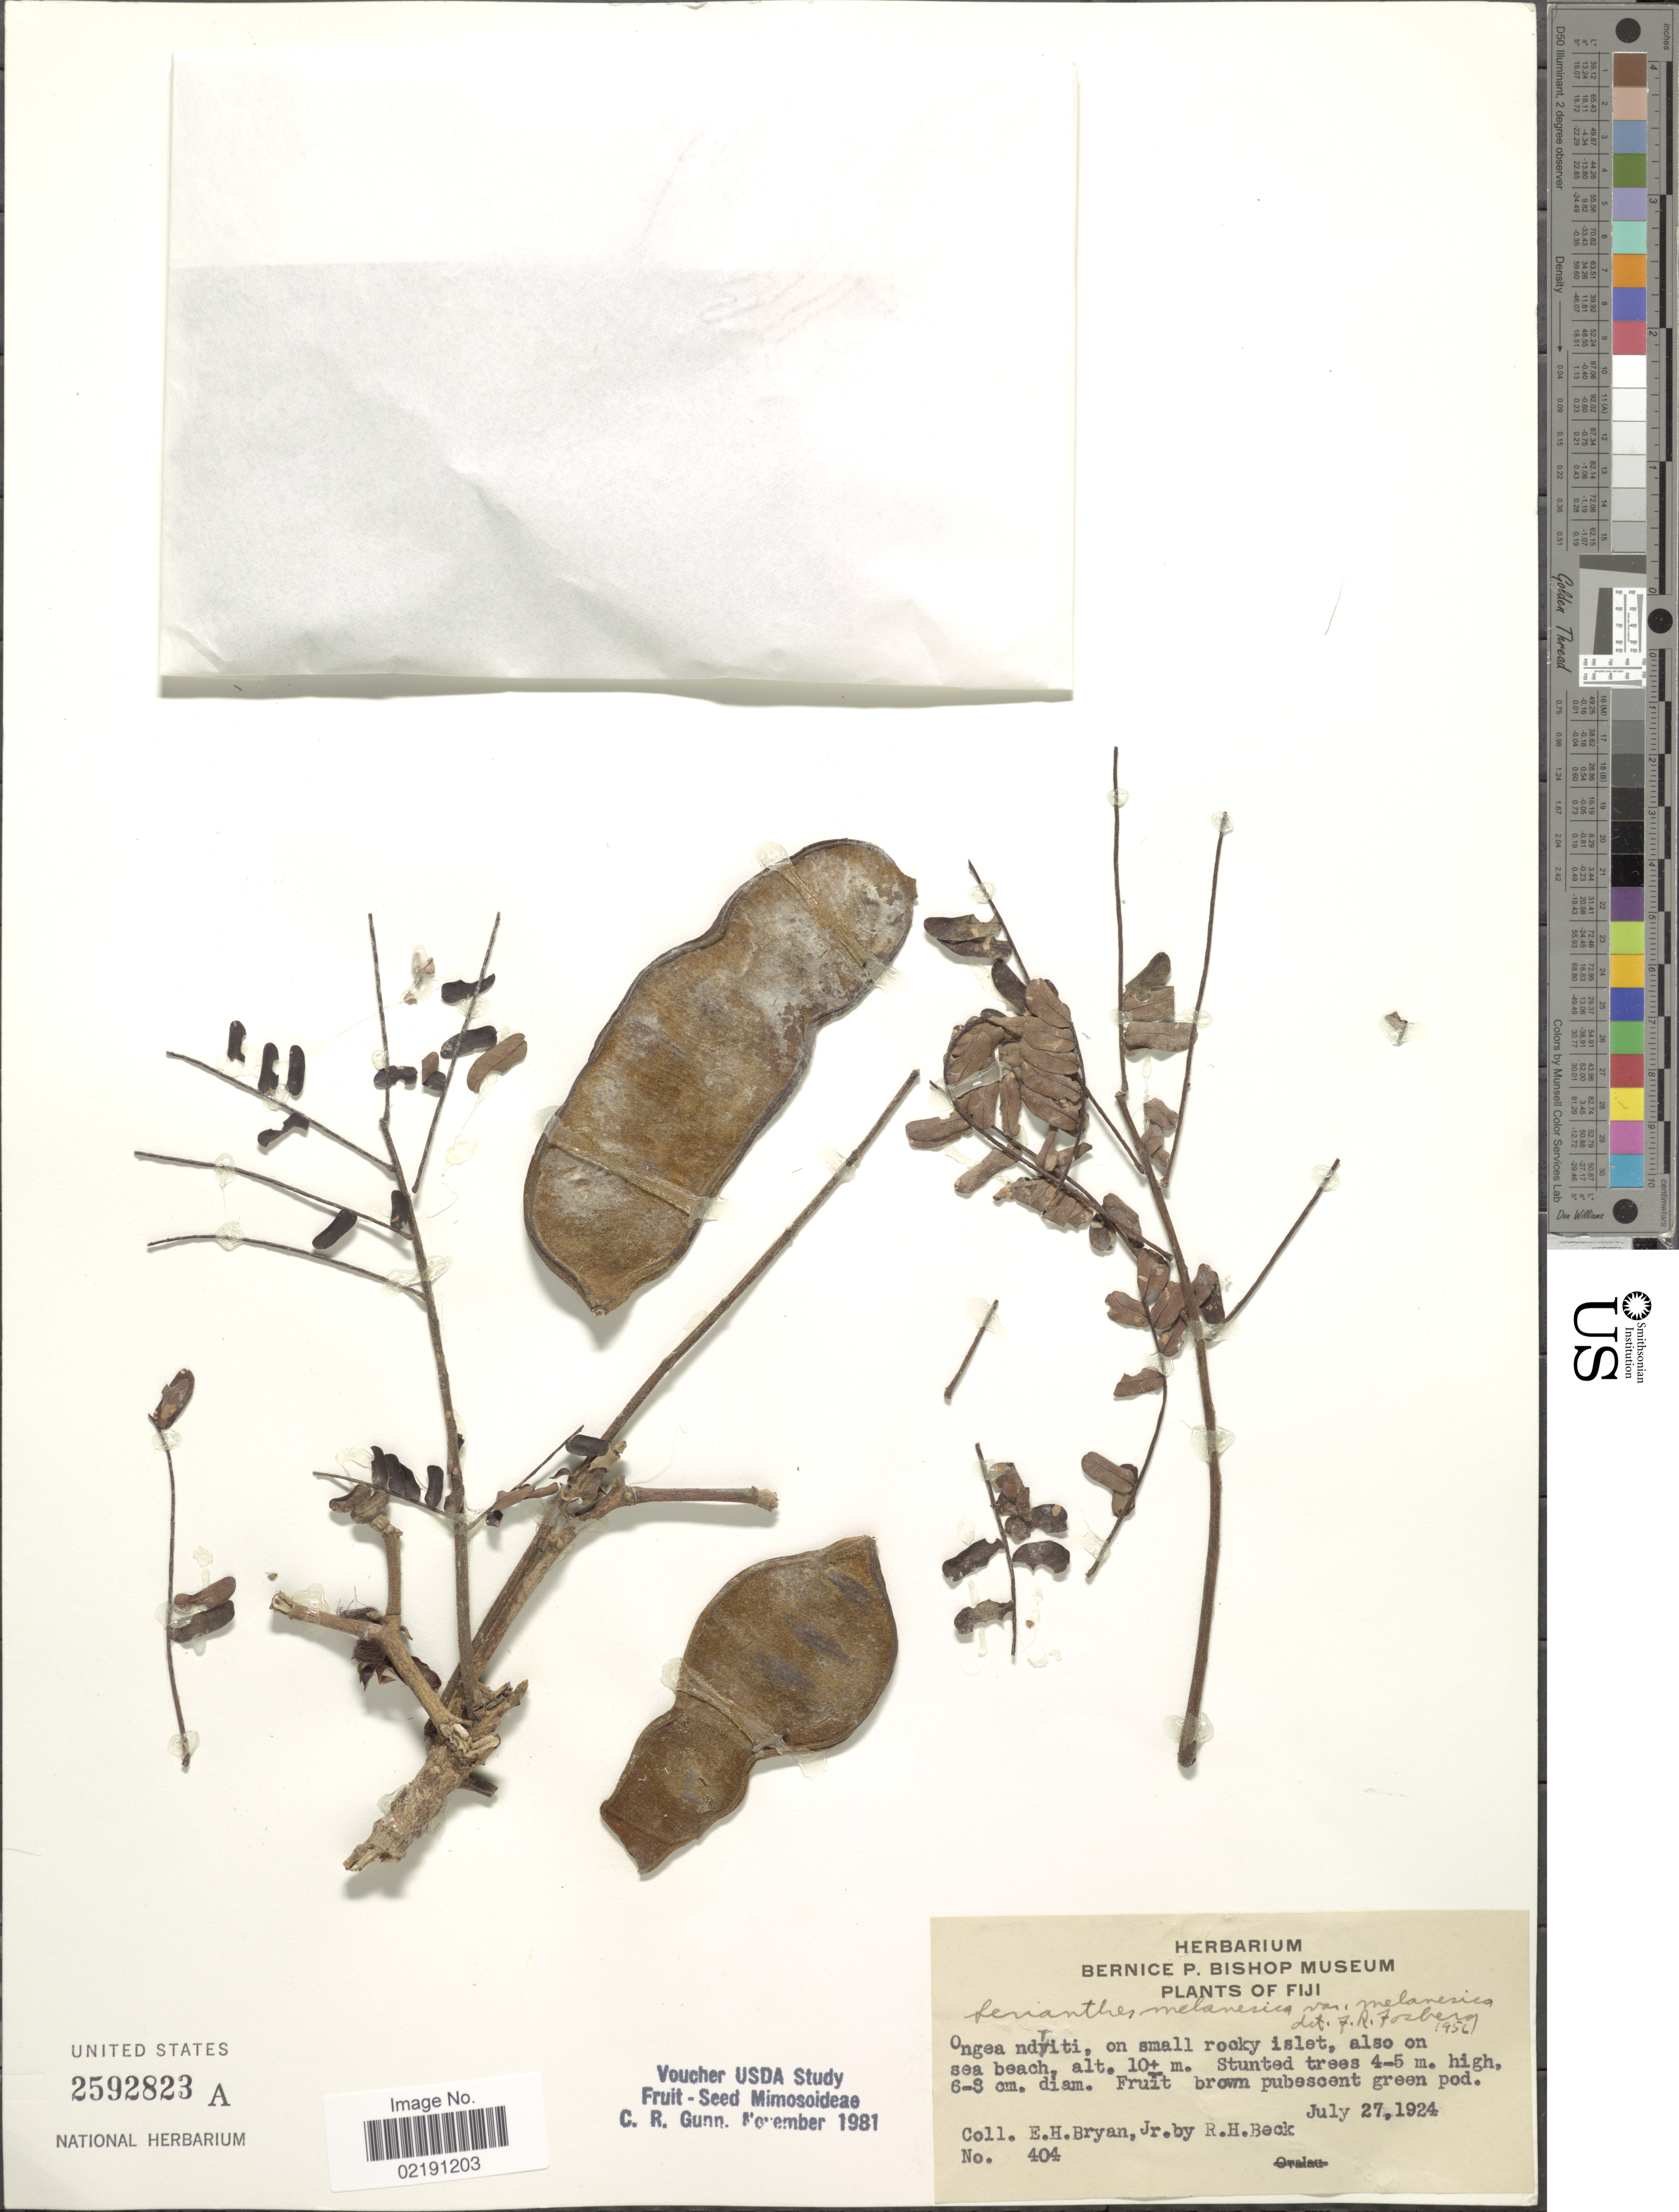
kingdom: Plantae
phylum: Tracheophyta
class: Magnoliopsida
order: Fabales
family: Fabaceae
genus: Serianthes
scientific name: Serianthes melanesica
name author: Fosberg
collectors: E. Bryan & R. Beck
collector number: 404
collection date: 1924-07-27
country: Fiji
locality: Ongea ndriti, on small rocky islet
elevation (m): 10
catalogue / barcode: US 2592823A